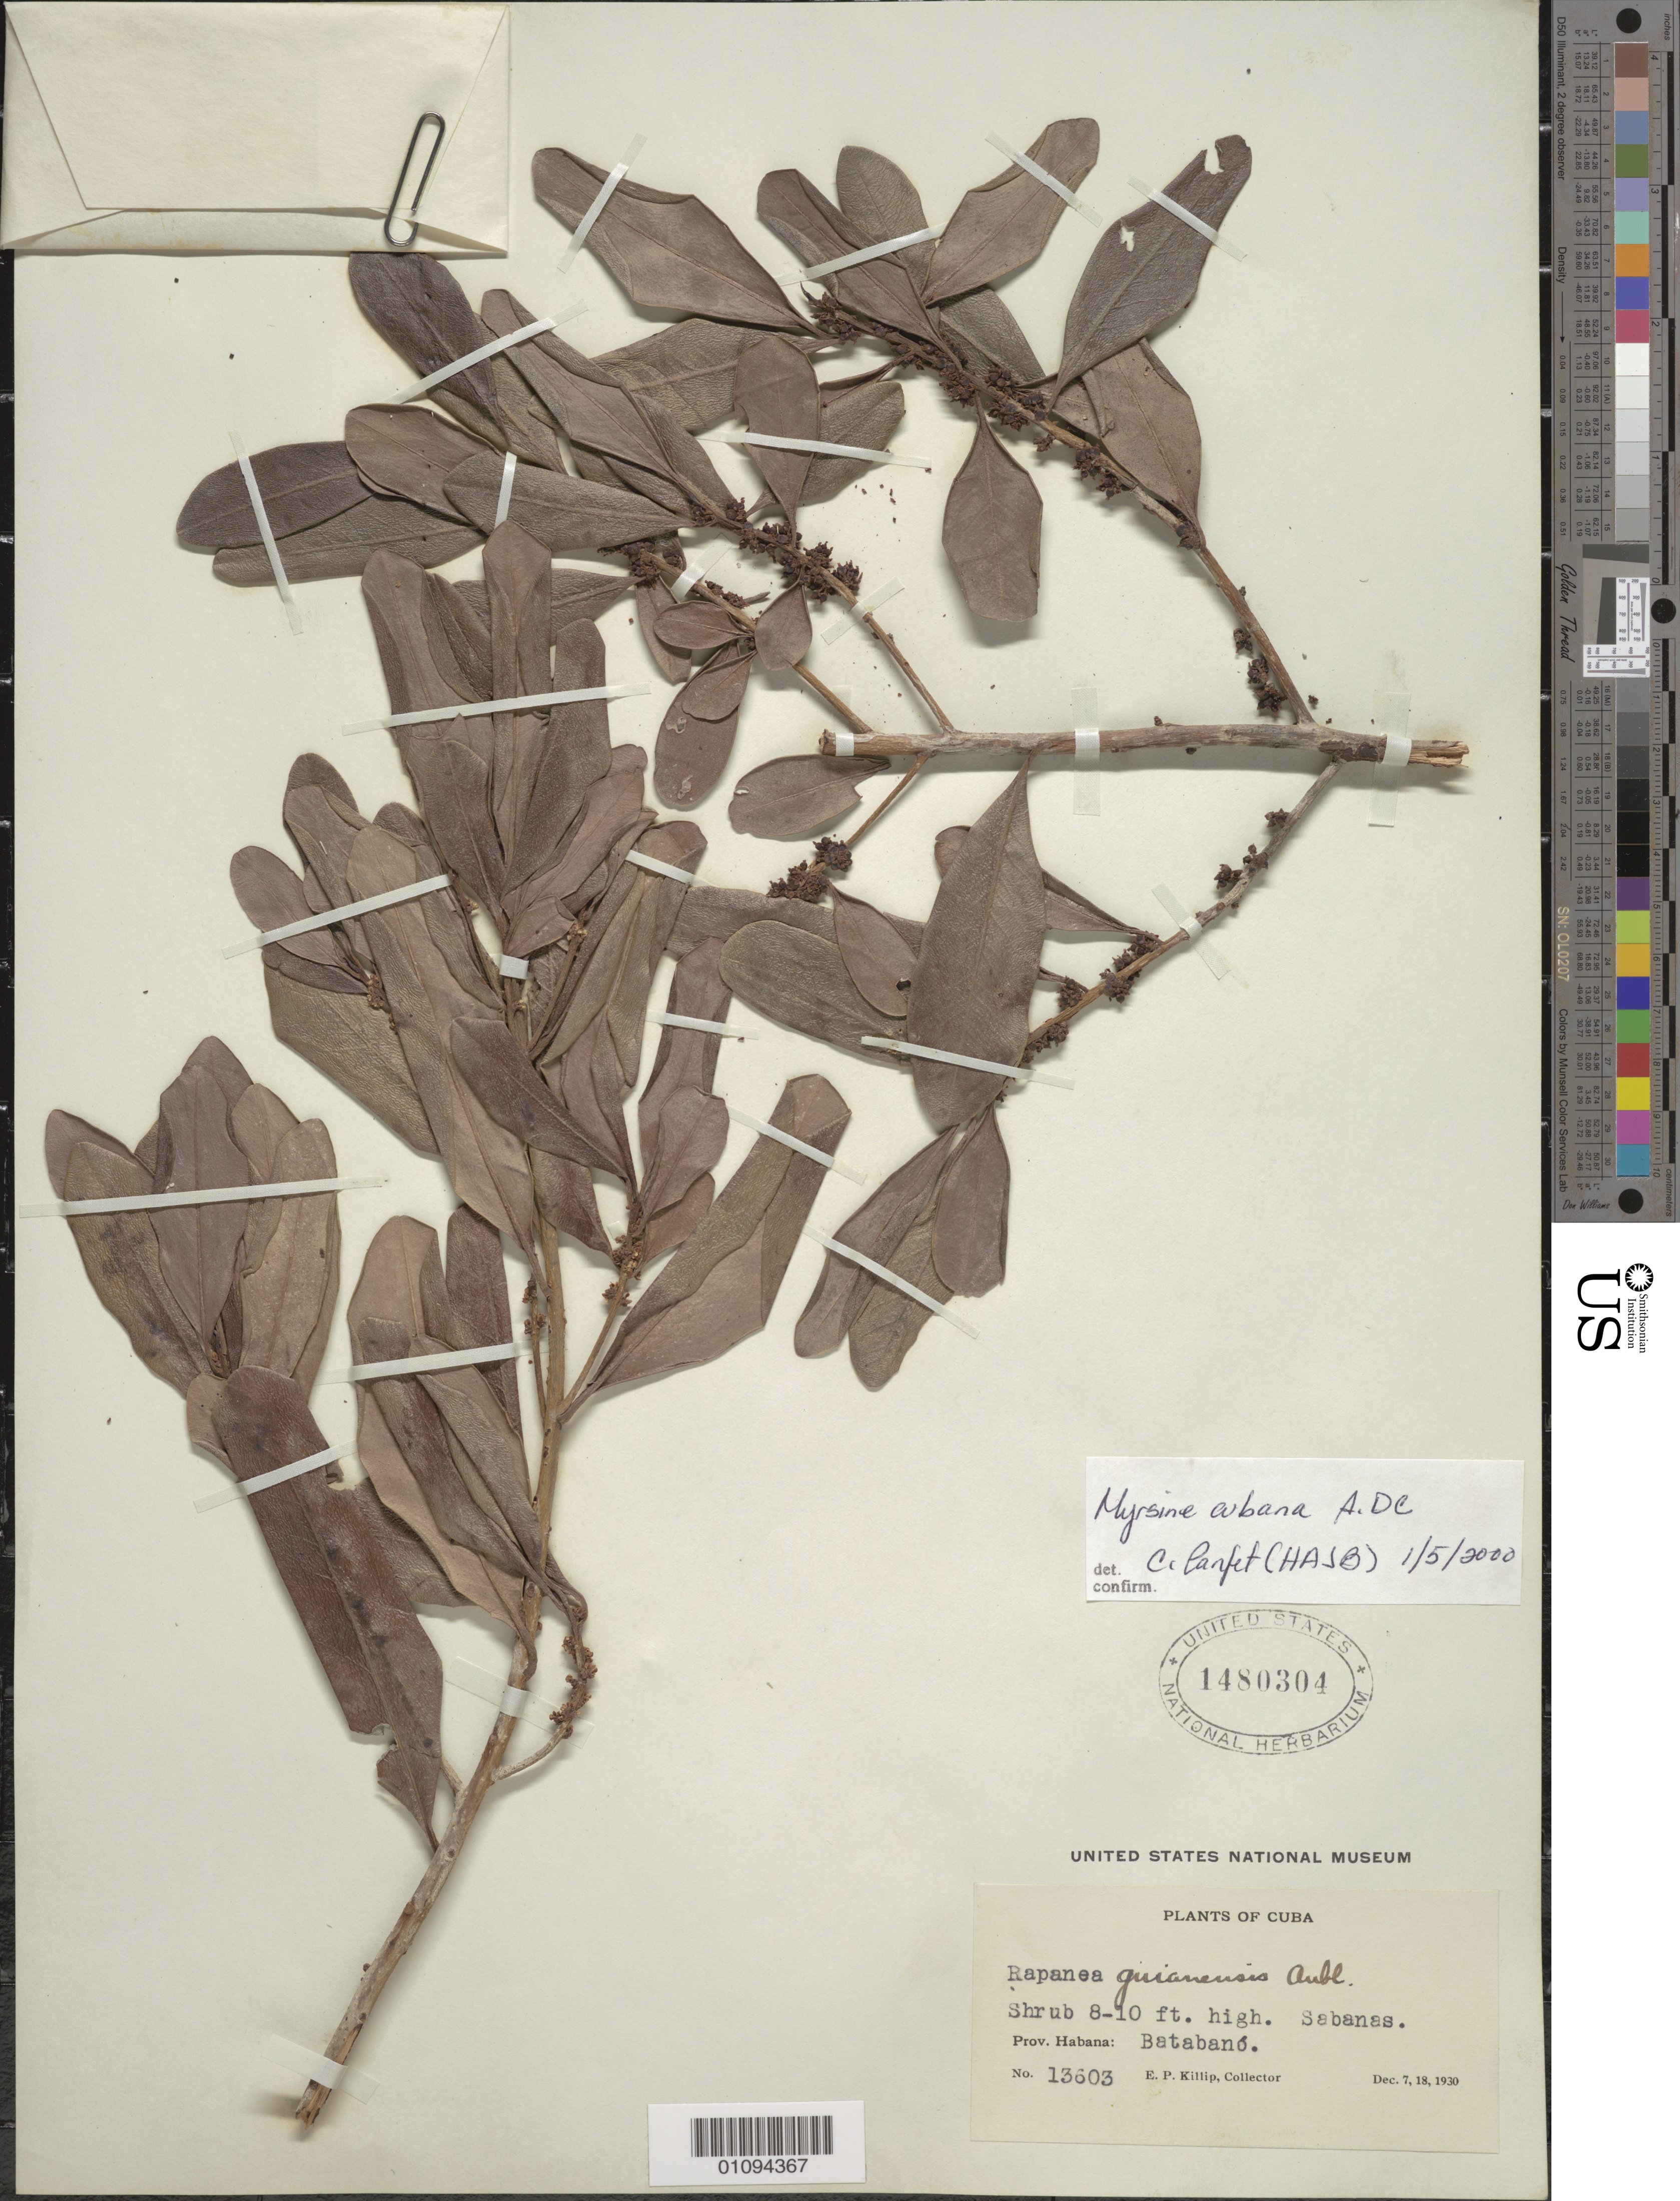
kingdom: Plantae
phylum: Tracheophyta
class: Magnoliopsida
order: Ericales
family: Primulaceae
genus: Myrsine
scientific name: Myrsine cubana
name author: A. DC.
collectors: E. P. Killip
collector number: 13603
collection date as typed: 07 Dec 1930 and 18 Dec 1930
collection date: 1930-12-07,1930-12-18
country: Cuba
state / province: La Habana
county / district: Batabanó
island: Cuba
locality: Sabanas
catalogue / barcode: US 1480304